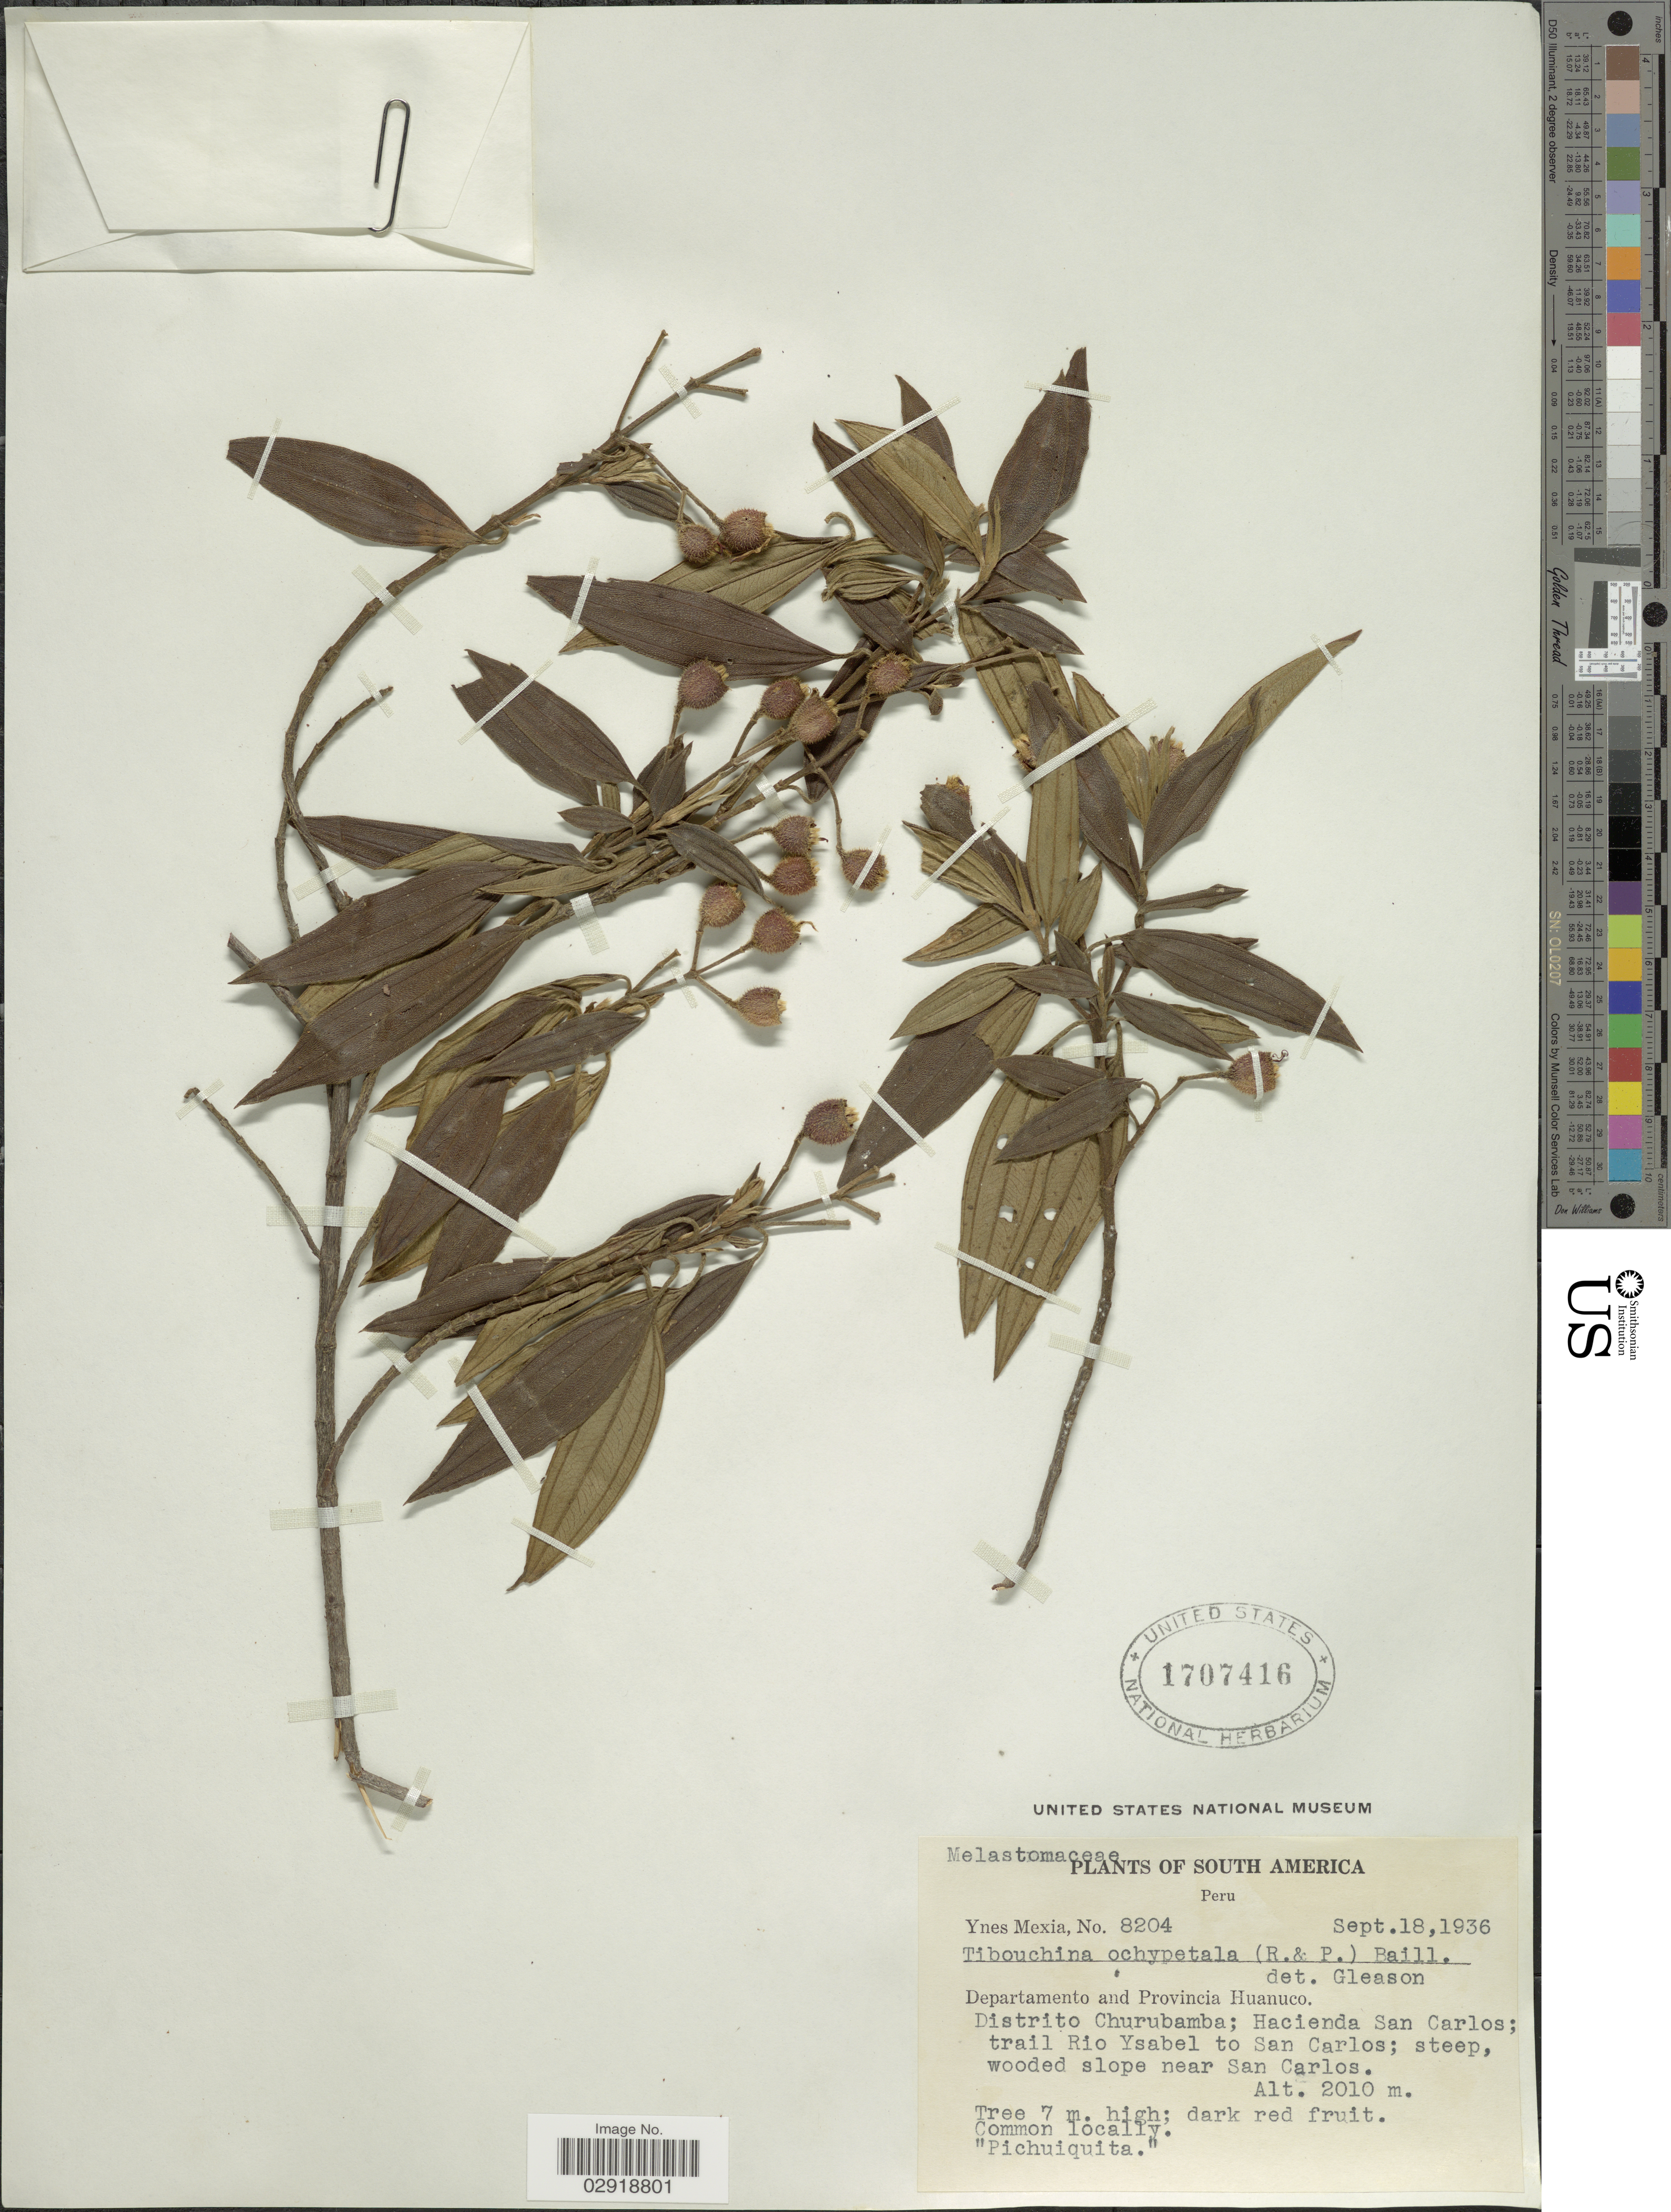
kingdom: Plantae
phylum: Tracheophyta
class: Magnoliopsida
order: Myrtales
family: Melastomataceae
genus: Pleroma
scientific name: Pleroma ochypetalum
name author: (Ruiz & Pav.) D. Don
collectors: Y. Mexia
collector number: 8204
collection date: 1936-09-18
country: Peru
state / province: Huánuco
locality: Departamento and Provincia Huanuco. Distrito Churubamba; Hacienda San Carlos; trail Rio Ysabel to San Carlos; steep, wooded slope near San Carlos.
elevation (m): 2010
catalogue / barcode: US 1707416